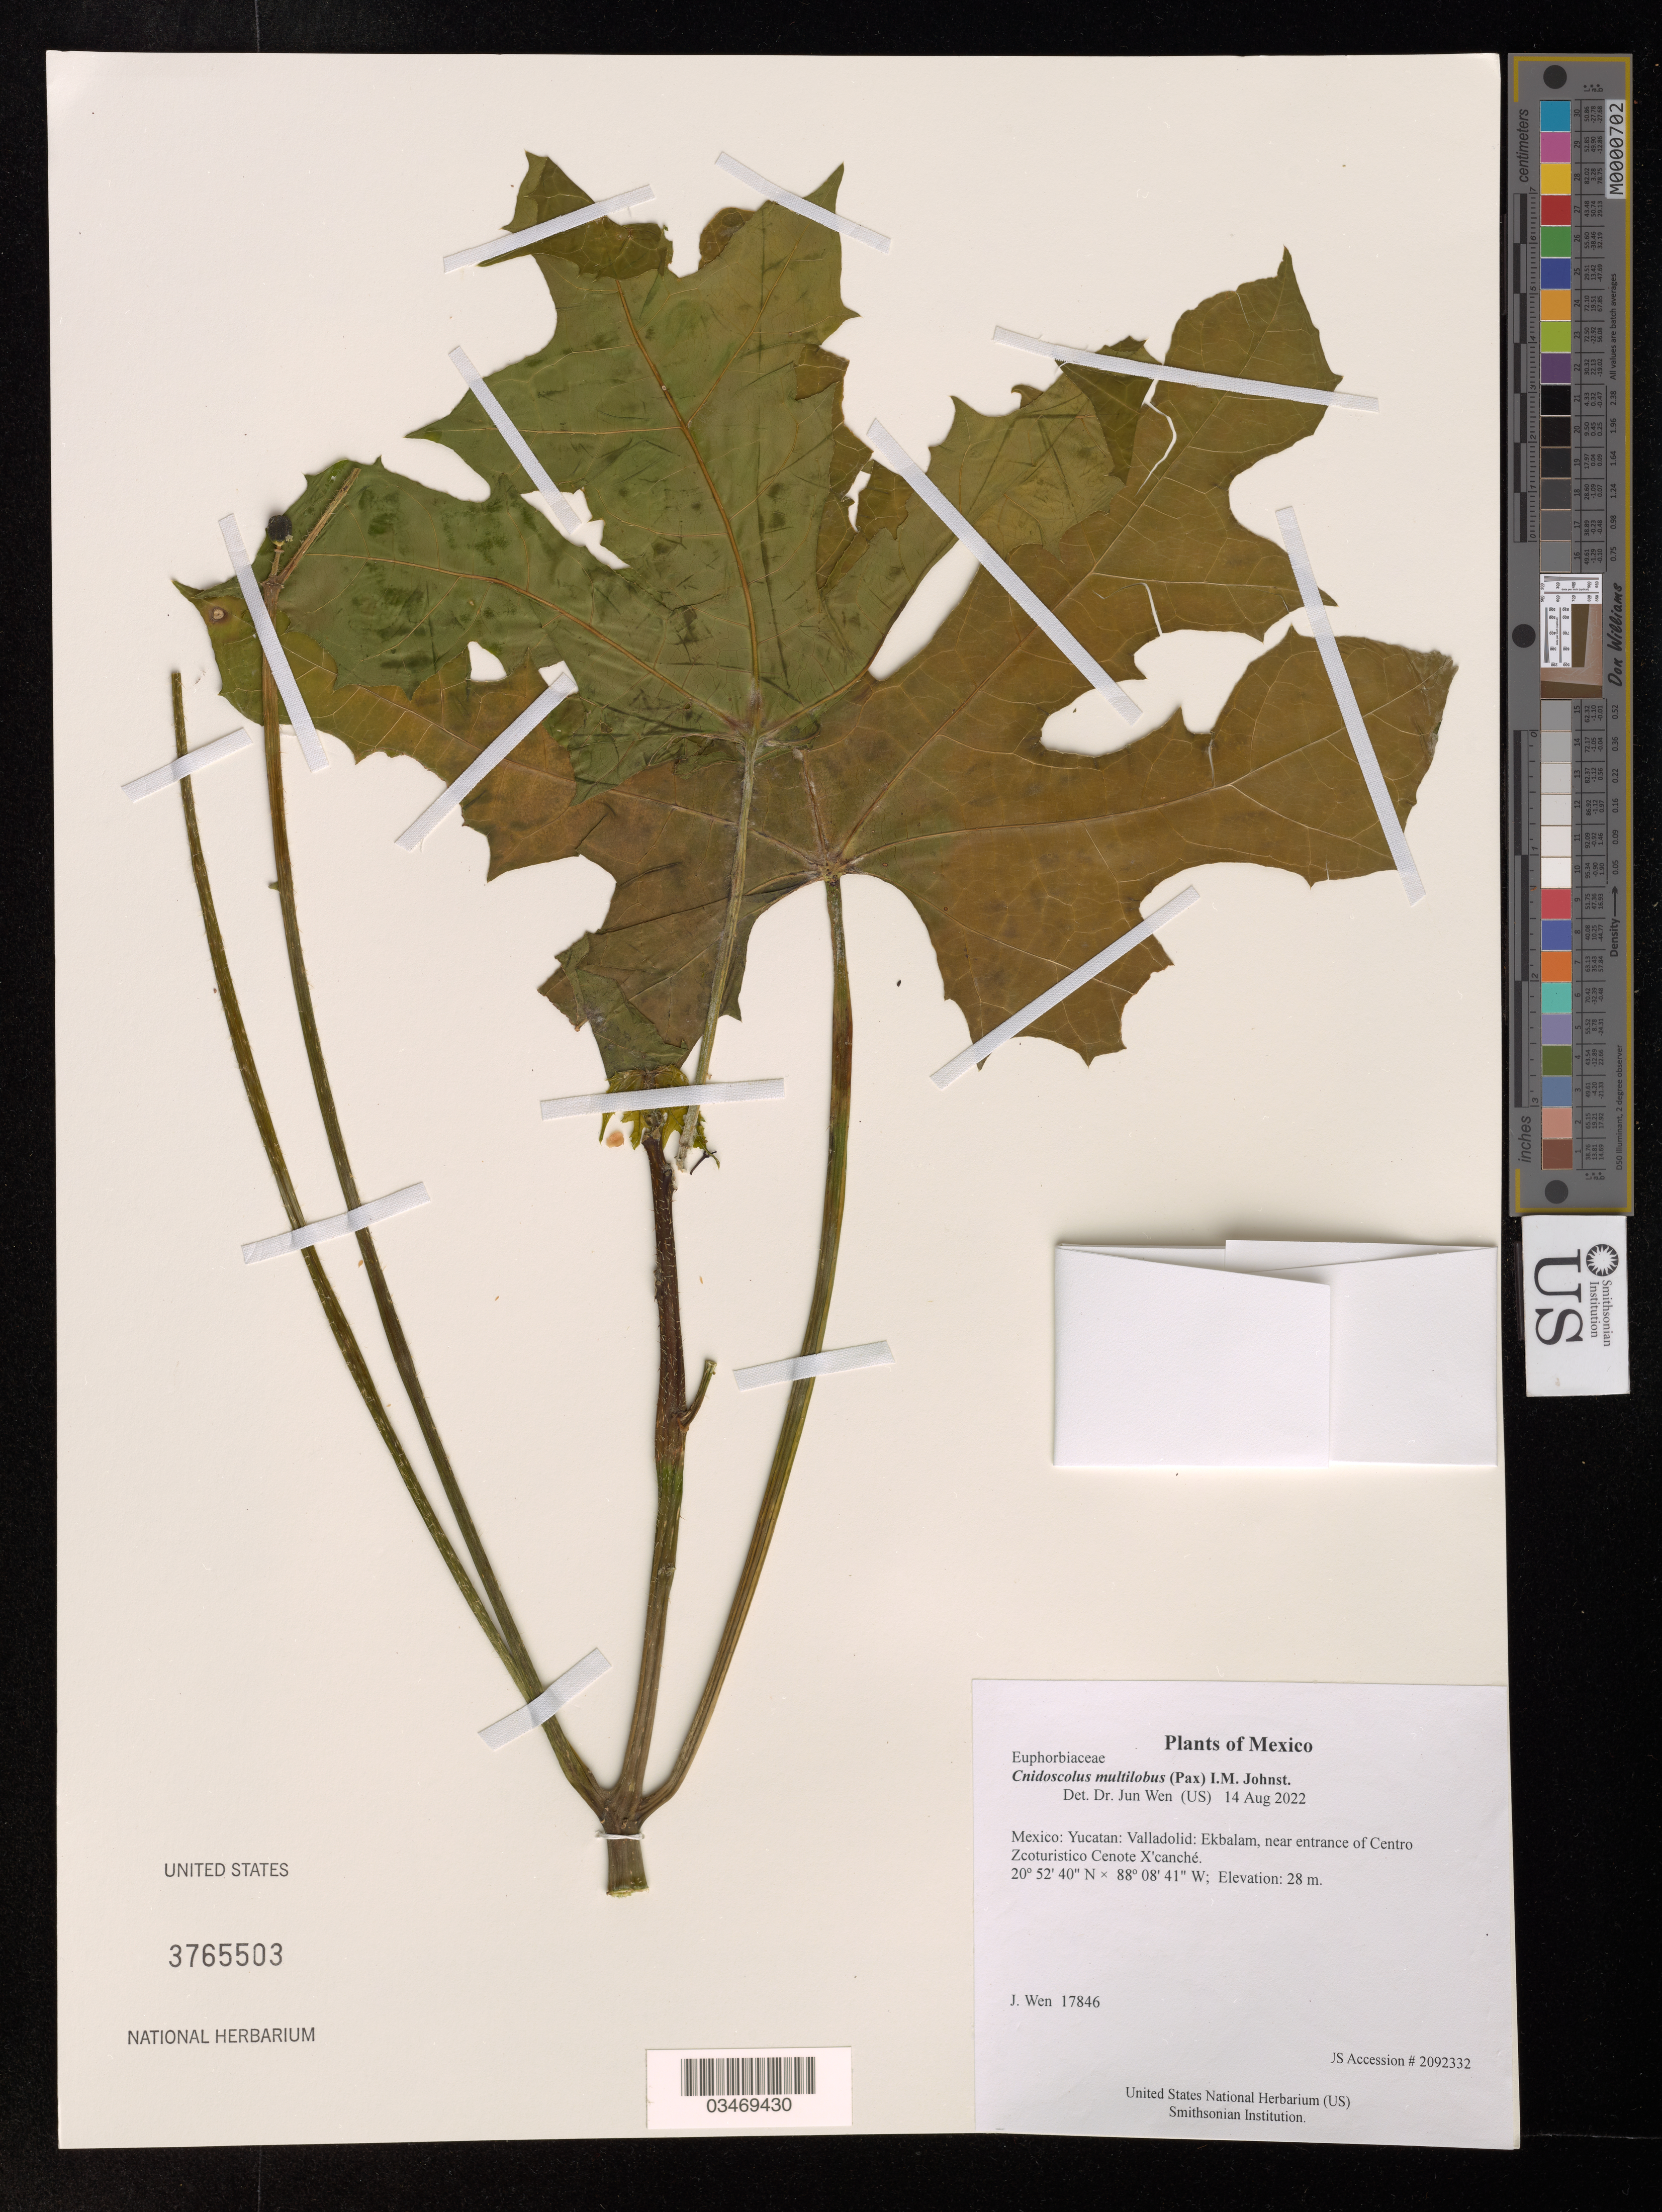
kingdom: Plantae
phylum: Tracheophyta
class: Magnoliopsida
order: Malpighiales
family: Euphorbiaceae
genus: Cnidoscolus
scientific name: Cnidoscolus multilobus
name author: (Pax) I.M. Johnst.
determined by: Wen, Jun, (BOT), Smithsonian Institution - National Museum of Natural History (UNITED STATES)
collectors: J. Wen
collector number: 17846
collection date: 2022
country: Mexico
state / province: Yucatan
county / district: Valladolid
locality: Ekbalam, near entrance of Centro Zcoturistico Cenote X'canché.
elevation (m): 28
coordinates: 20 5240 N, 88 841 W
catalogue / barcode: US 3765503